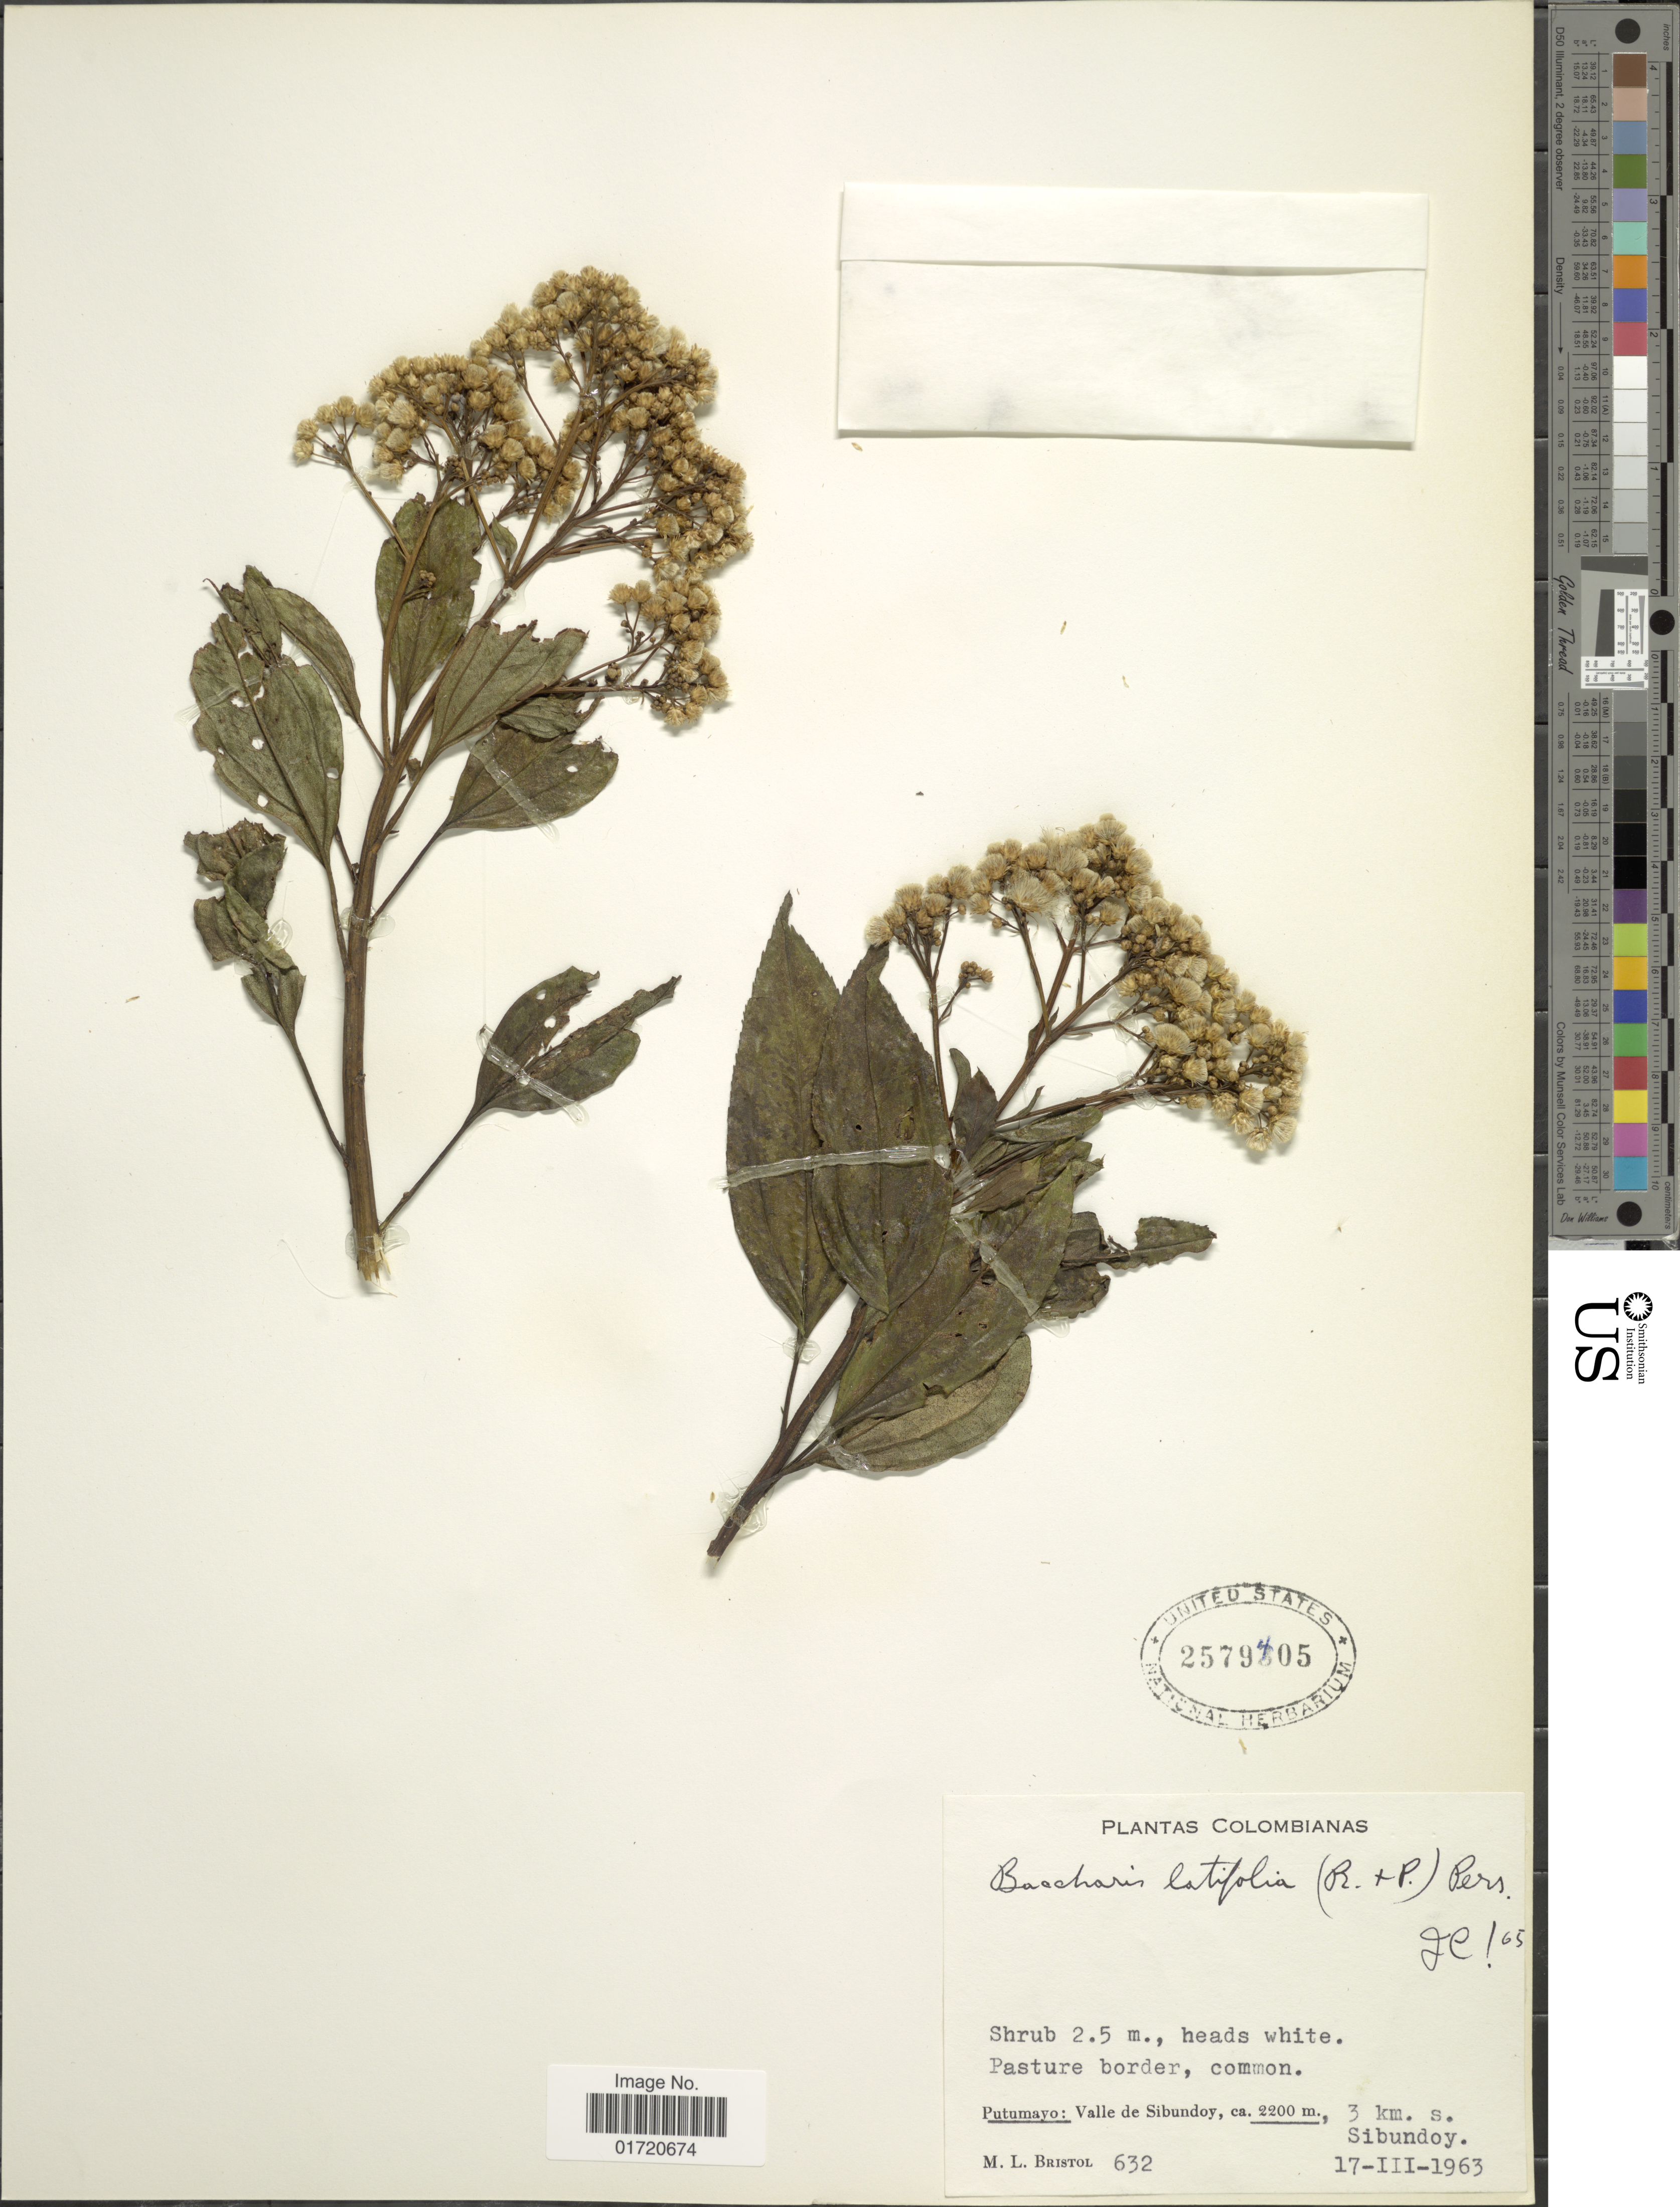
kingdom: Plantae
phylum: Tracheophyta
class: Magnoliopsida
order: Asterales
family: Asteraceae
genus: Baccharis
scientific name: Baccharis latifolia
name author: (Ruiz & Pav.) Pers.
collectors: M. L. Bristol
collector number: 632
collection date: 1963-03-17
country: Colombia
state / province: Putumayo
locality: Valle de Sibundoy, 3 km s Sibundoy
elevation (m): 2200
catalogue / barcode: US 2579405